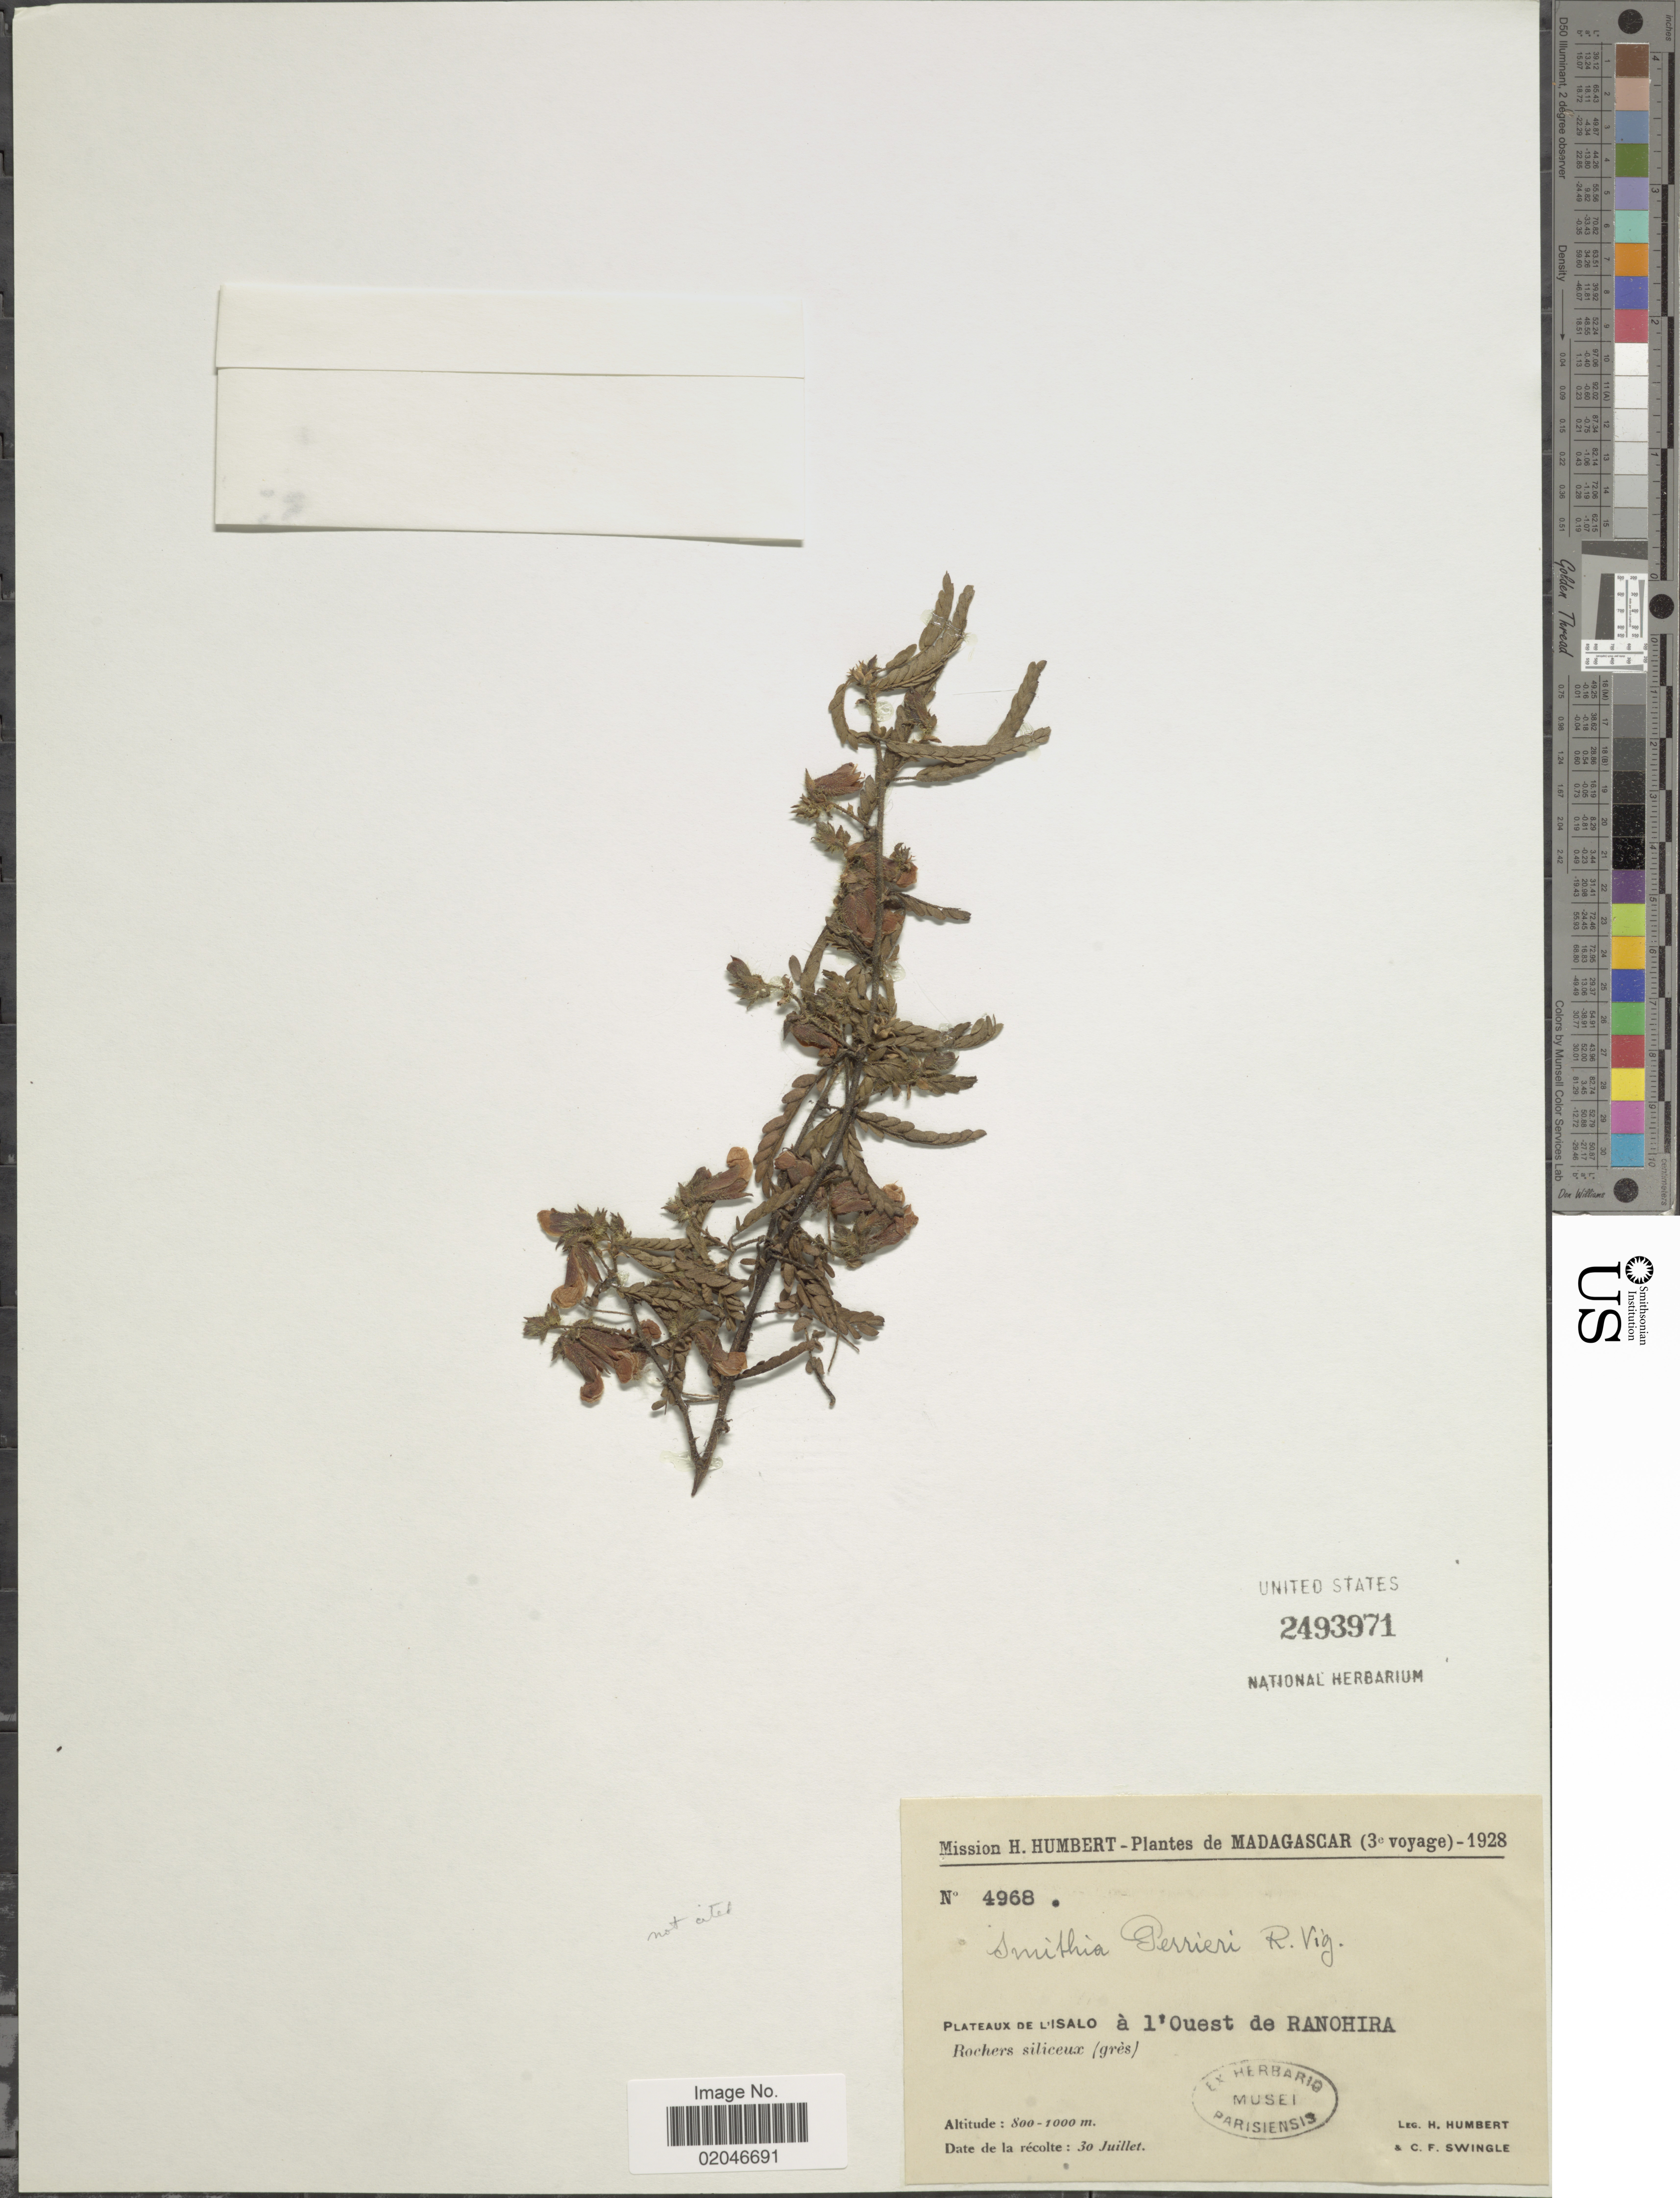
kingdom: Plantae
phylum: Tracheophyta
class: Magnoliopsida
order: Fabales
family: Fabaceae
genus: Kotschya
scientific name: Kotschya perrieri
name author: (R. Vig.) Verdc.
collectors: H. Humbert & C. Swingle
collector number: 4968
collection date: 1928-07-30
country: Madagascar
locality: Plateaux de l'Isalo à l'Oeust de Ranohira, Rochers siliceux (grés)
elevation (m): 800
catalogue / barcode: US 2493971